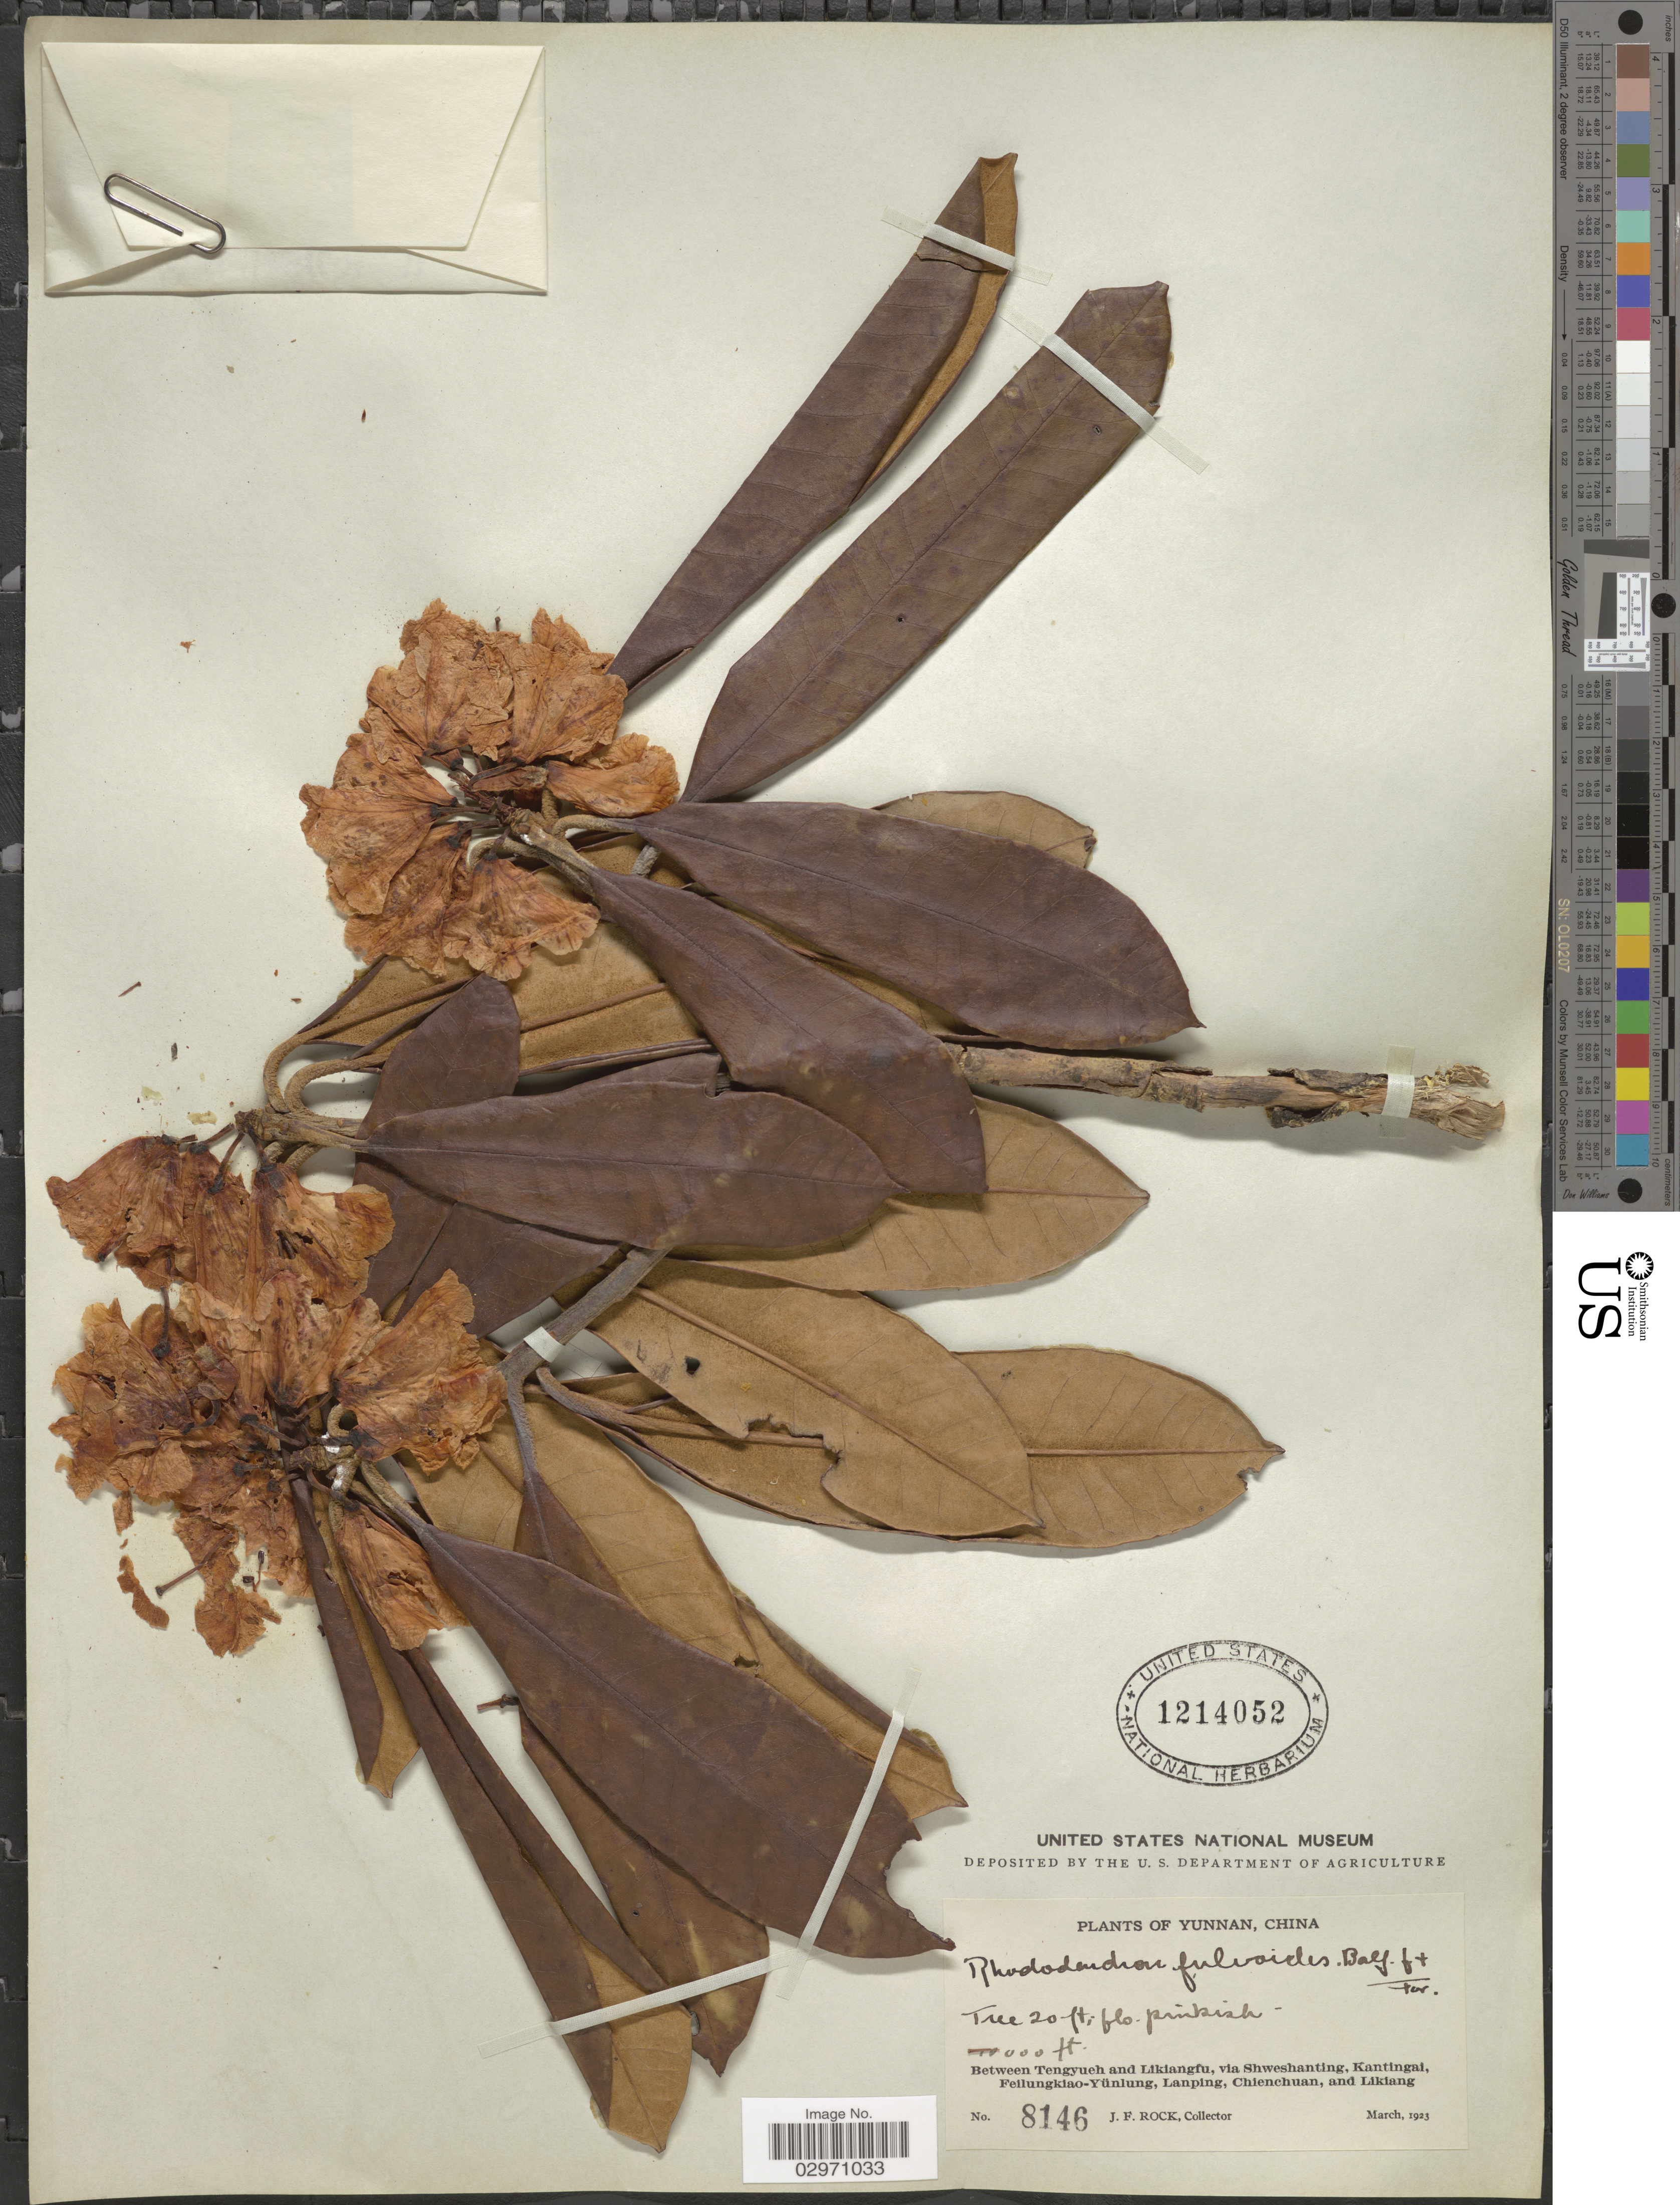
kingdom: Plantae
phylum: Tracheophyta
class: Magnoliopsida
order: Ericales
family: Ericaceae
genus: Rhododendron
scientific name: Rhododendron fulvoides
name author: Balf. f. & Forrest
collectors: J. Rock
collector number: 8146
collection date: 1923-03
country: China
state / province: Yunnan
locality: Between Tengyueh and Likiangfu, via Shweshanting, Kantingai, Feilungkiao-Yünlung, Chienchuan, and Likiang.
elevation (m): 3048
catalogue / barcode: US 1214052